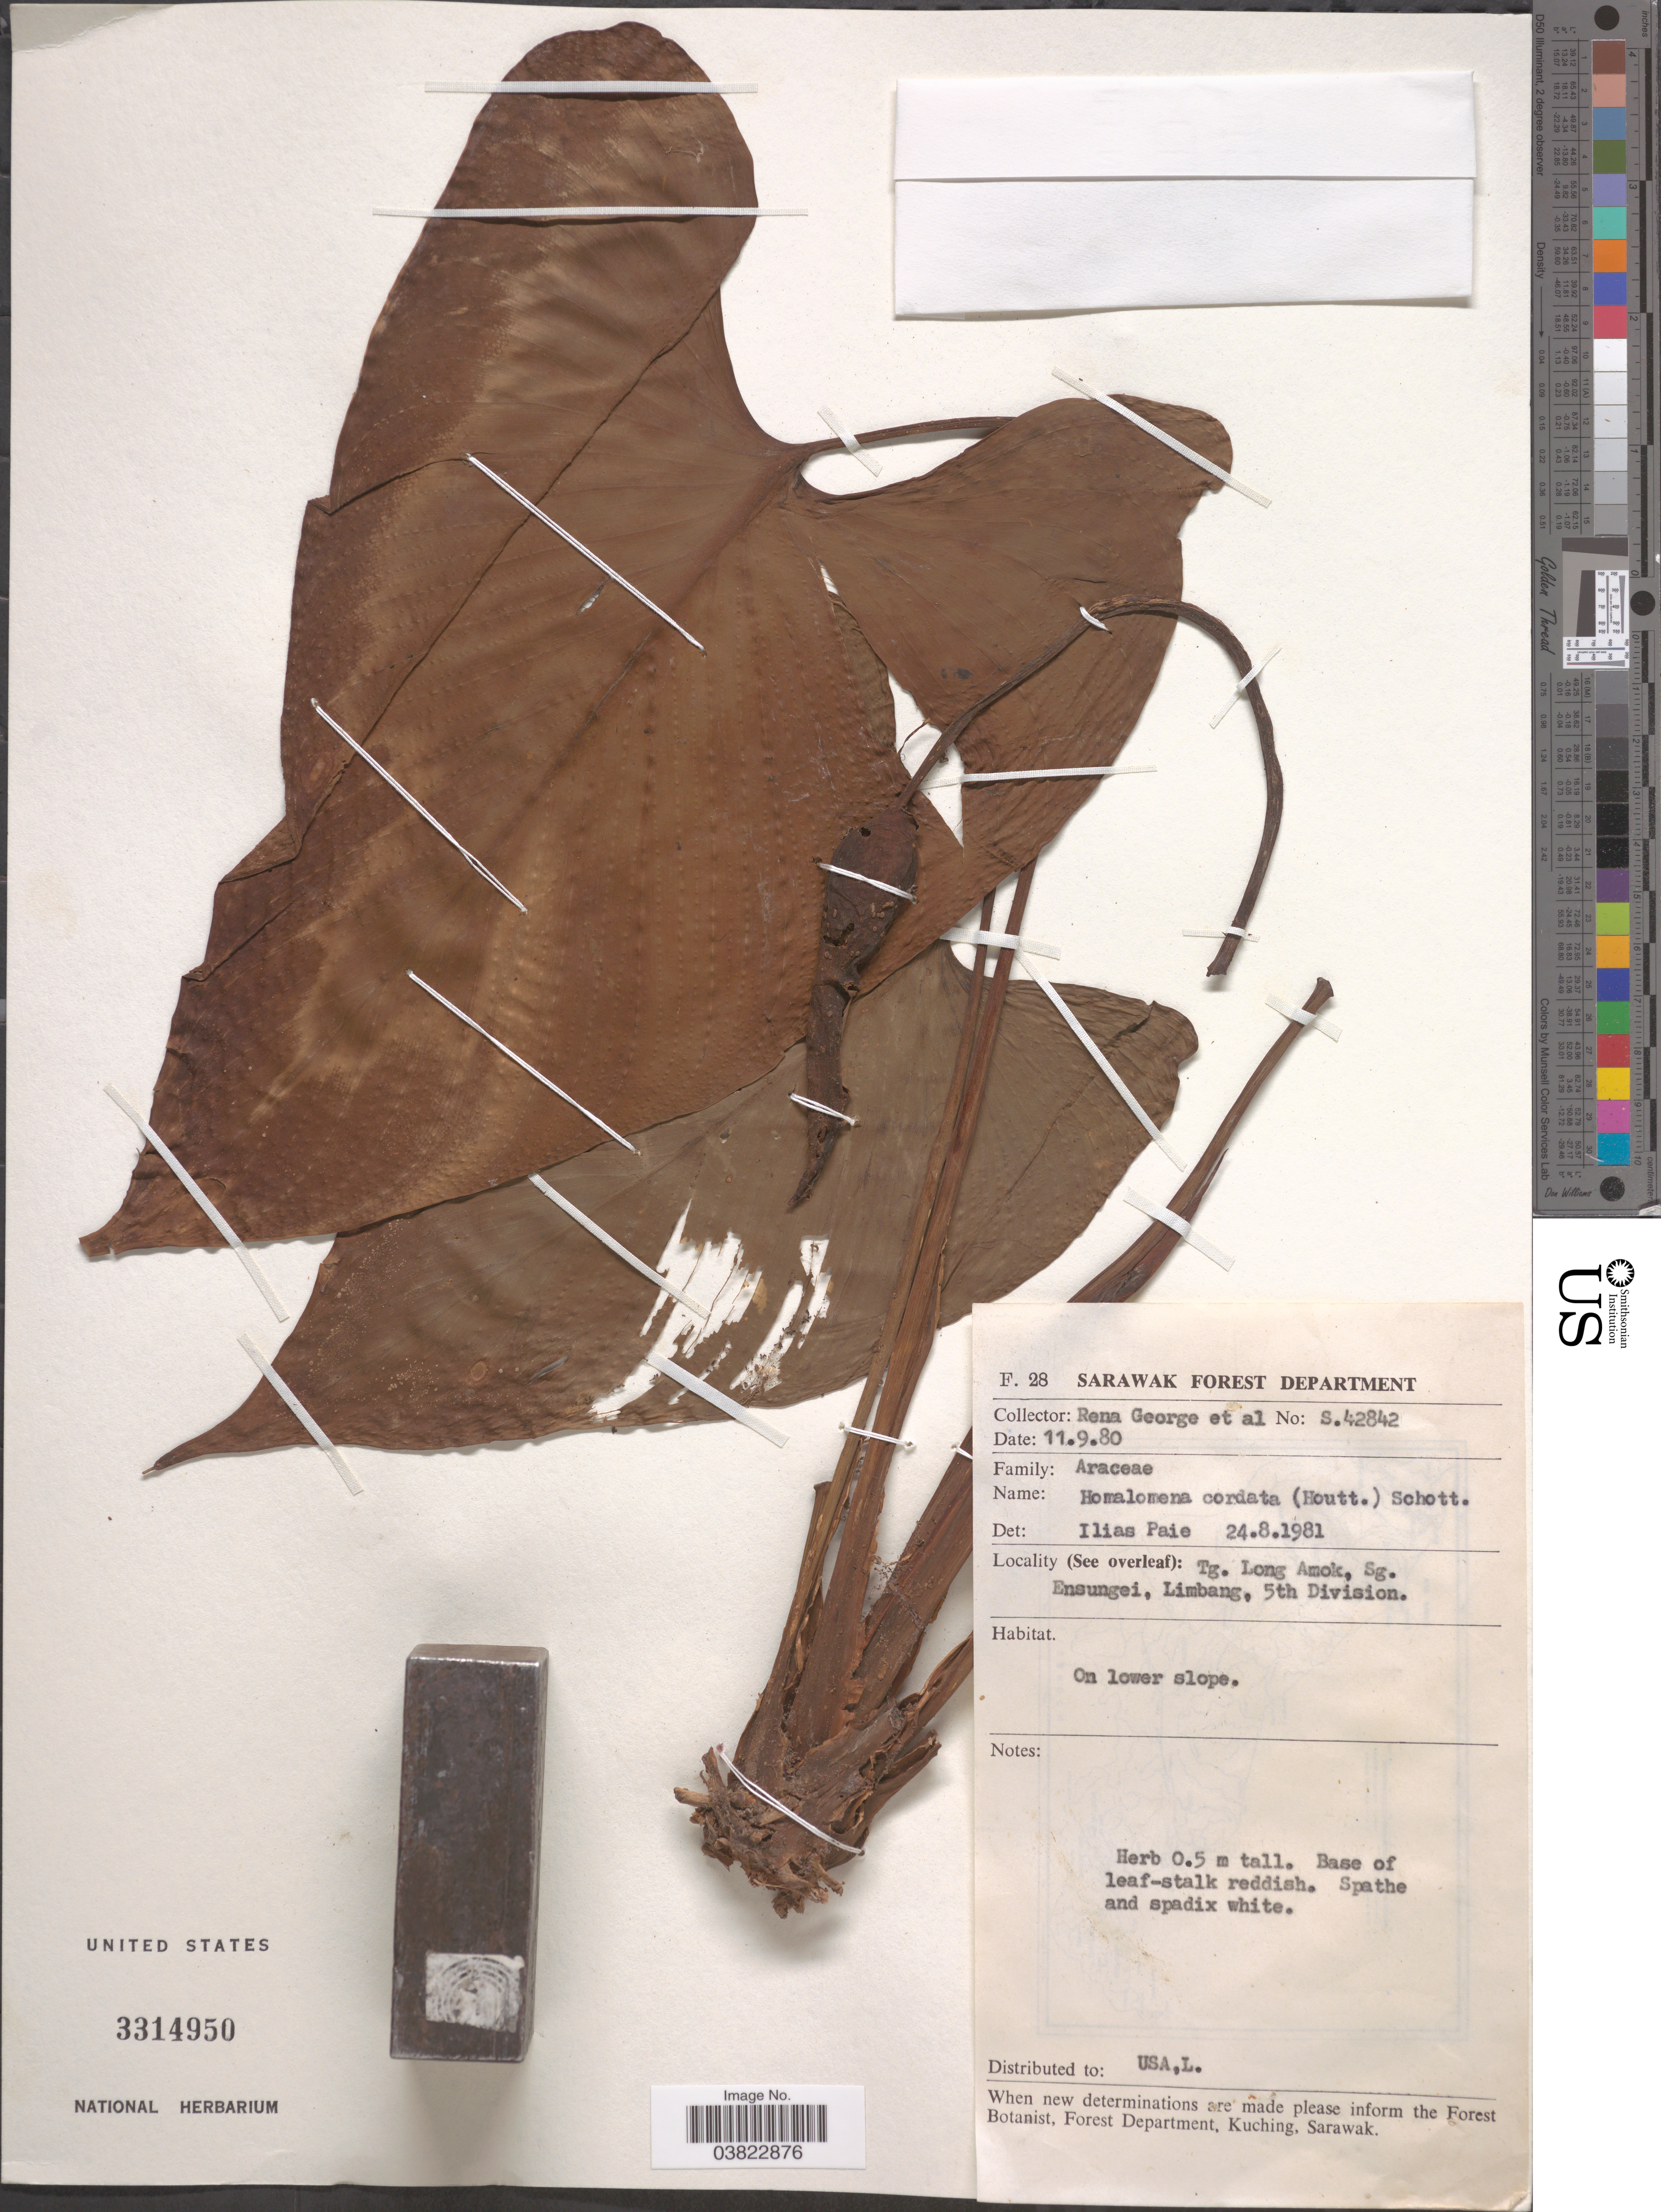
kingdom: Plantae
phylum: Tracheophyta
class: Liliopsida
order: Alismatales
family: Araceae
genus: Homalomena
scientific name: Homalomena cordata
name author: Schott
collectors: R. George & et al.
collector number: S.42842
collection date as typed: Transcribed d/m/y: 11/9/80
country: Malaysia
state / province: Sarawak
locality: Tg. Long Amok, Sg. Ensungei, Limbang, 5th Division.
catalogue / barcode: US 3314950